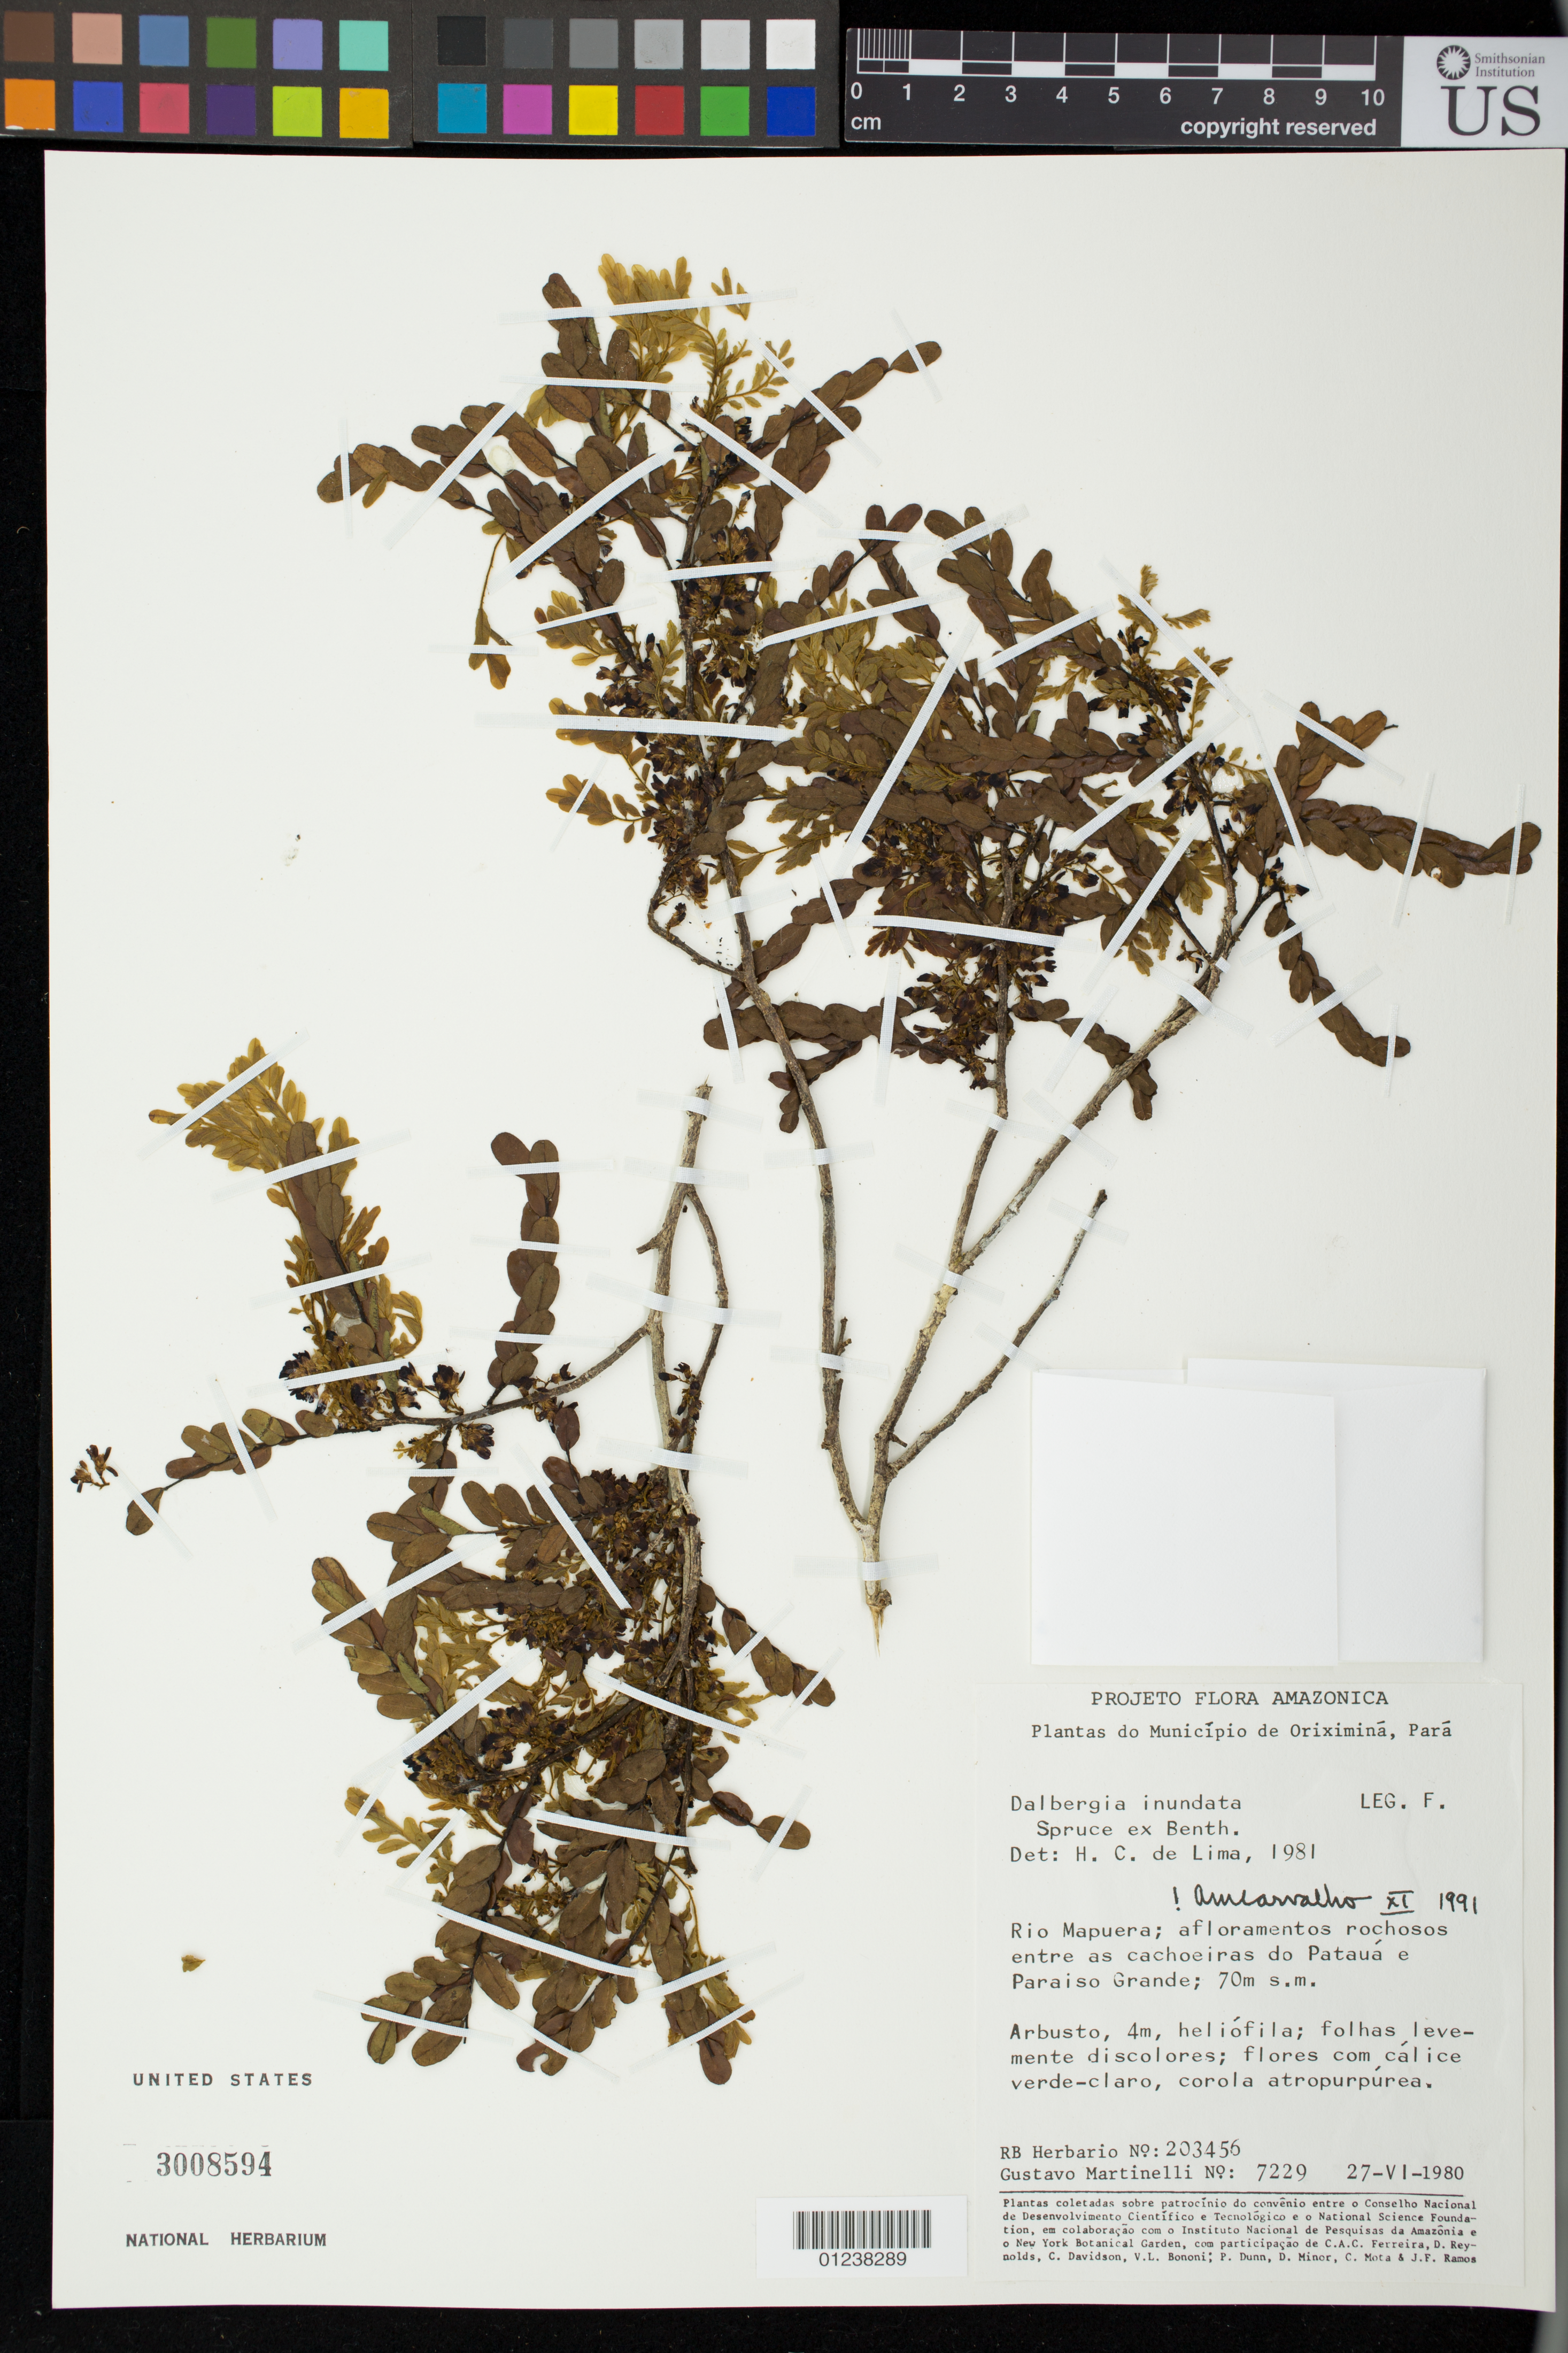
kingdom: Plantae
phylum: Tracheophyta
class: Magnoliopsida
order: Fabales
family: Fabaceae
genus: Dalbergia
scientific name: Dalbergia inundata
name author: Benth.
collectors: G. Martinelli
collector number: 7229 / RB Herb. 203456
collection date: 1980-06-27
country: Brazil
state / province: Para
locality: Rio Mapuera; afloramentos rochosos entre as cachoeiras do Pataua e Paraiso Grande.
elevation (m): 70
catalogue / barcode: US 3008594